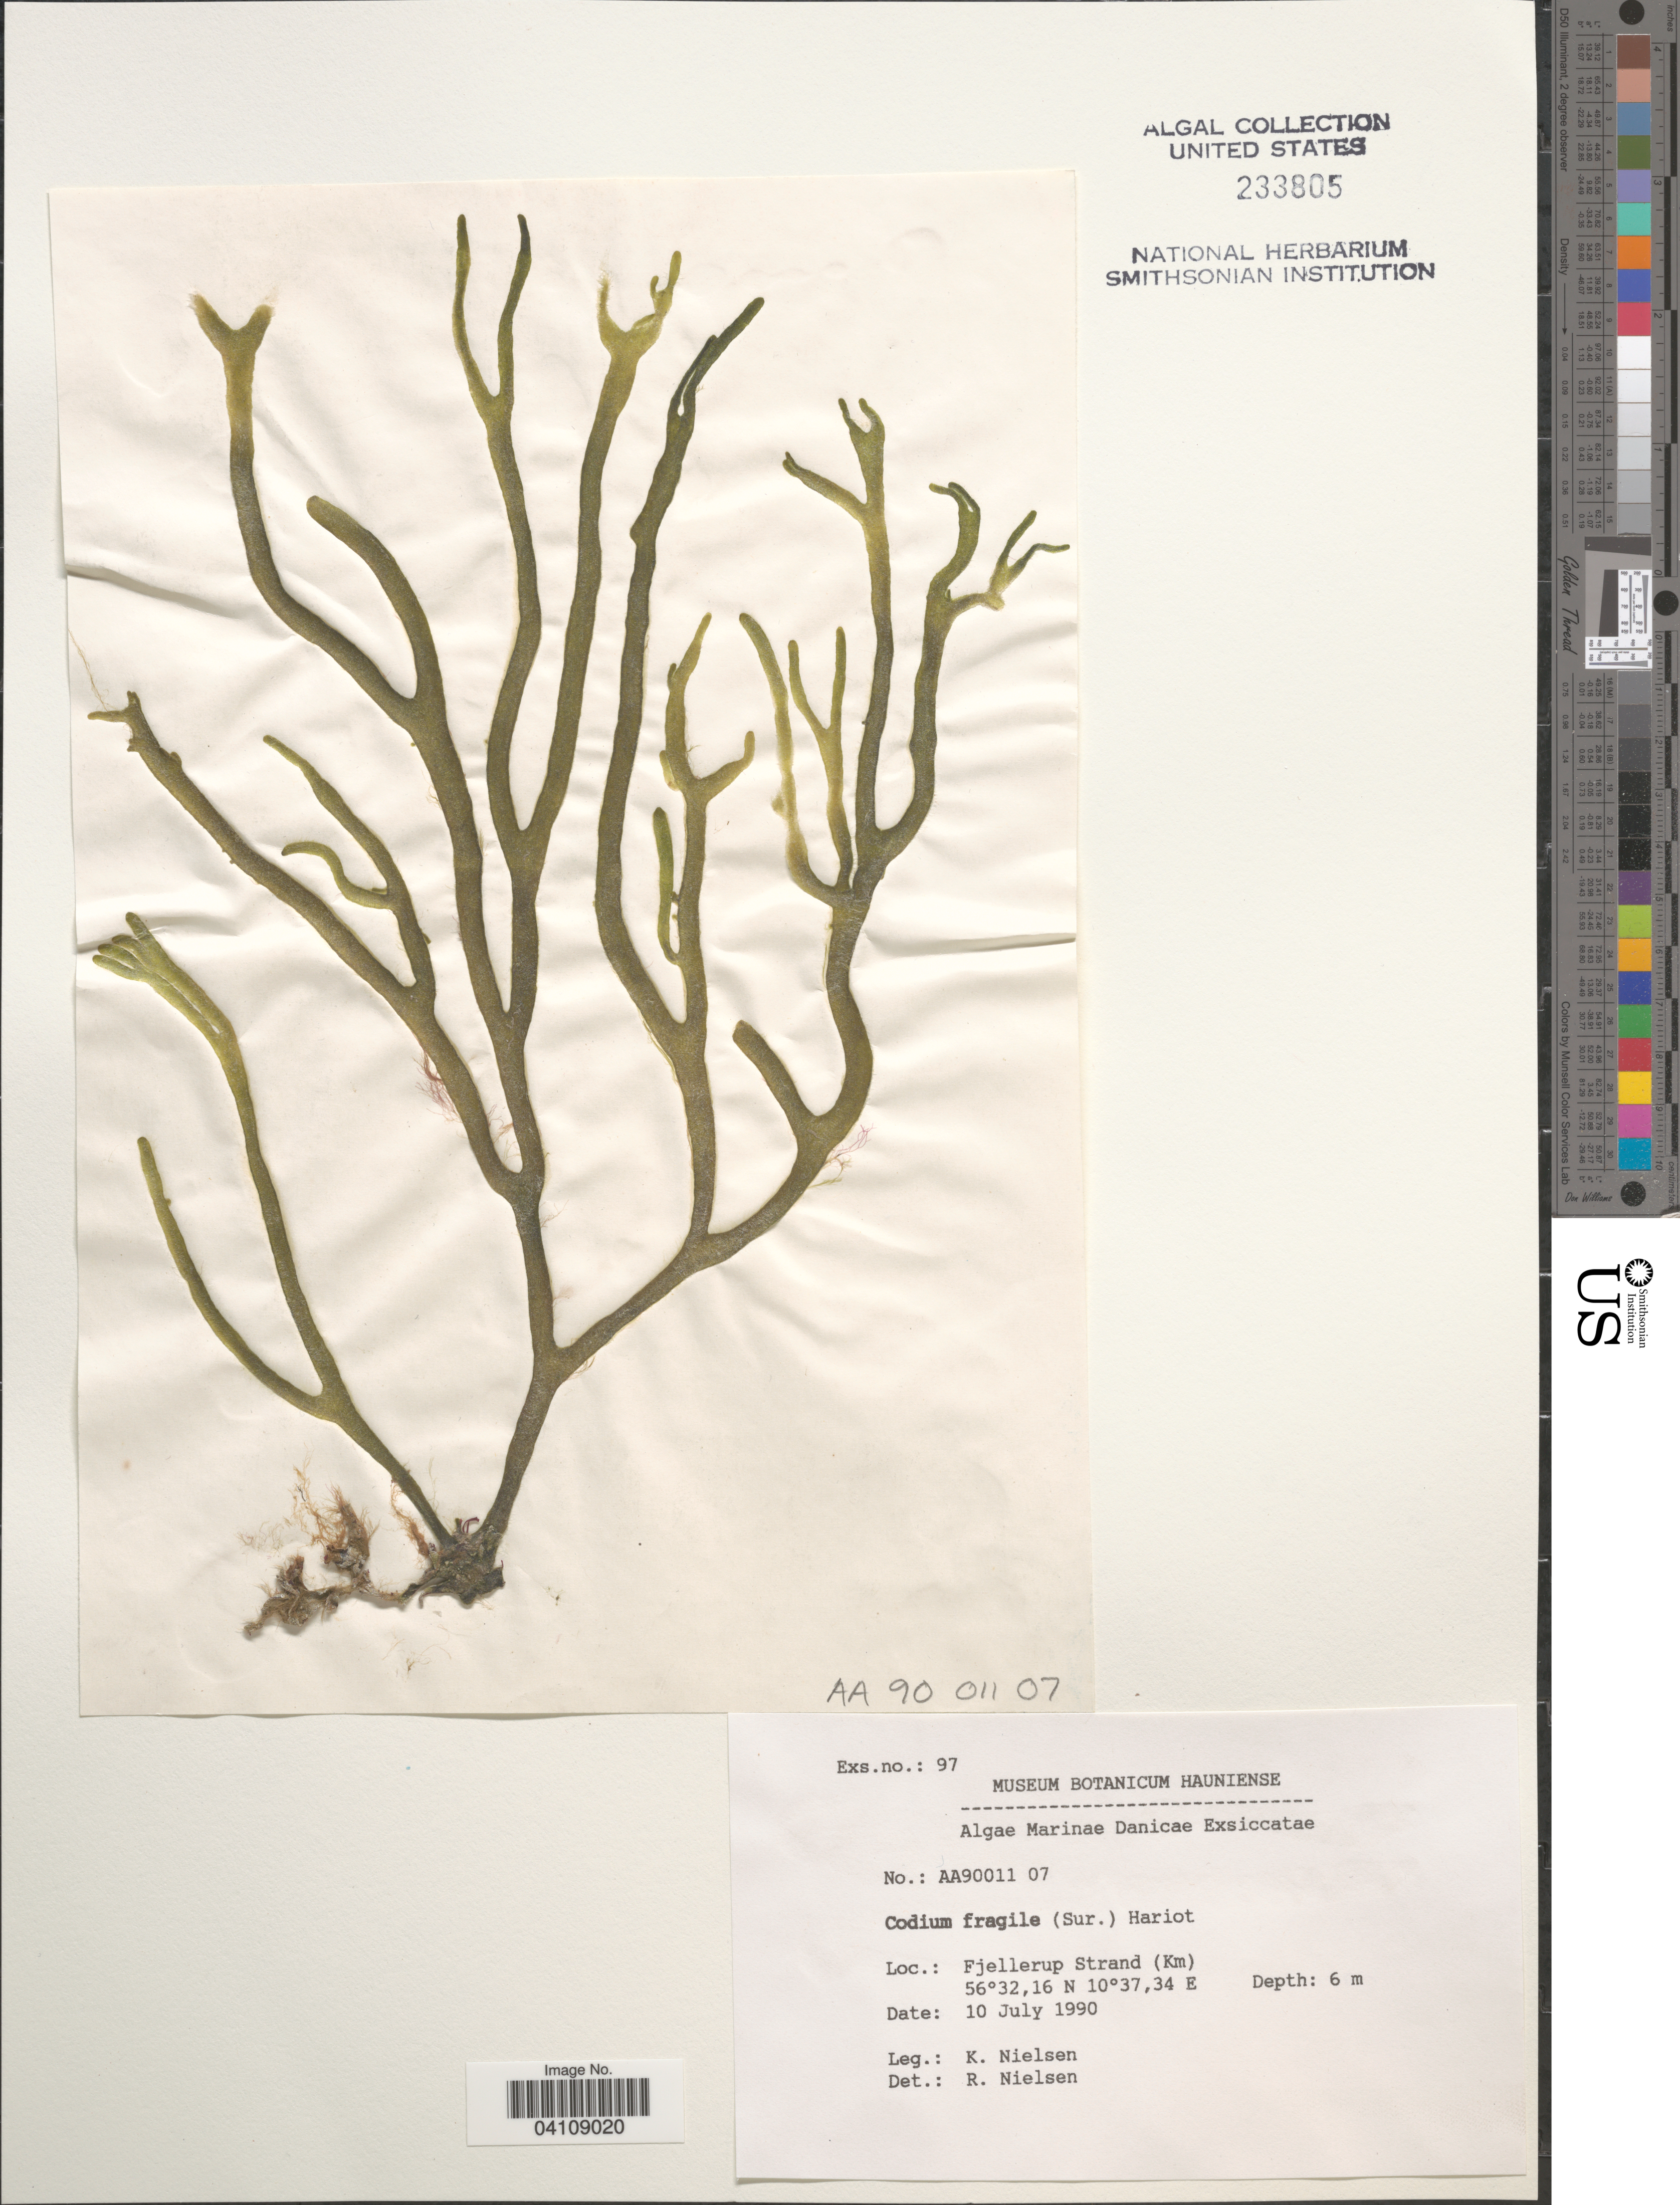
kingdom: Plantae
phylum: Chlorophyta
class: Ulvophyceae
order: Bryopsidales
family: Codiaceae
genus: Codium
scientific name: Codium fragile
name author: (Suringar) P. Hariot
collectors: K. Nielsen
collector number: AA90011 07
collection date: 1990-07-10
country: Denmark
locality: Danicae. Fjellerup Strand (Km).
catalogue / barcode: US 233805